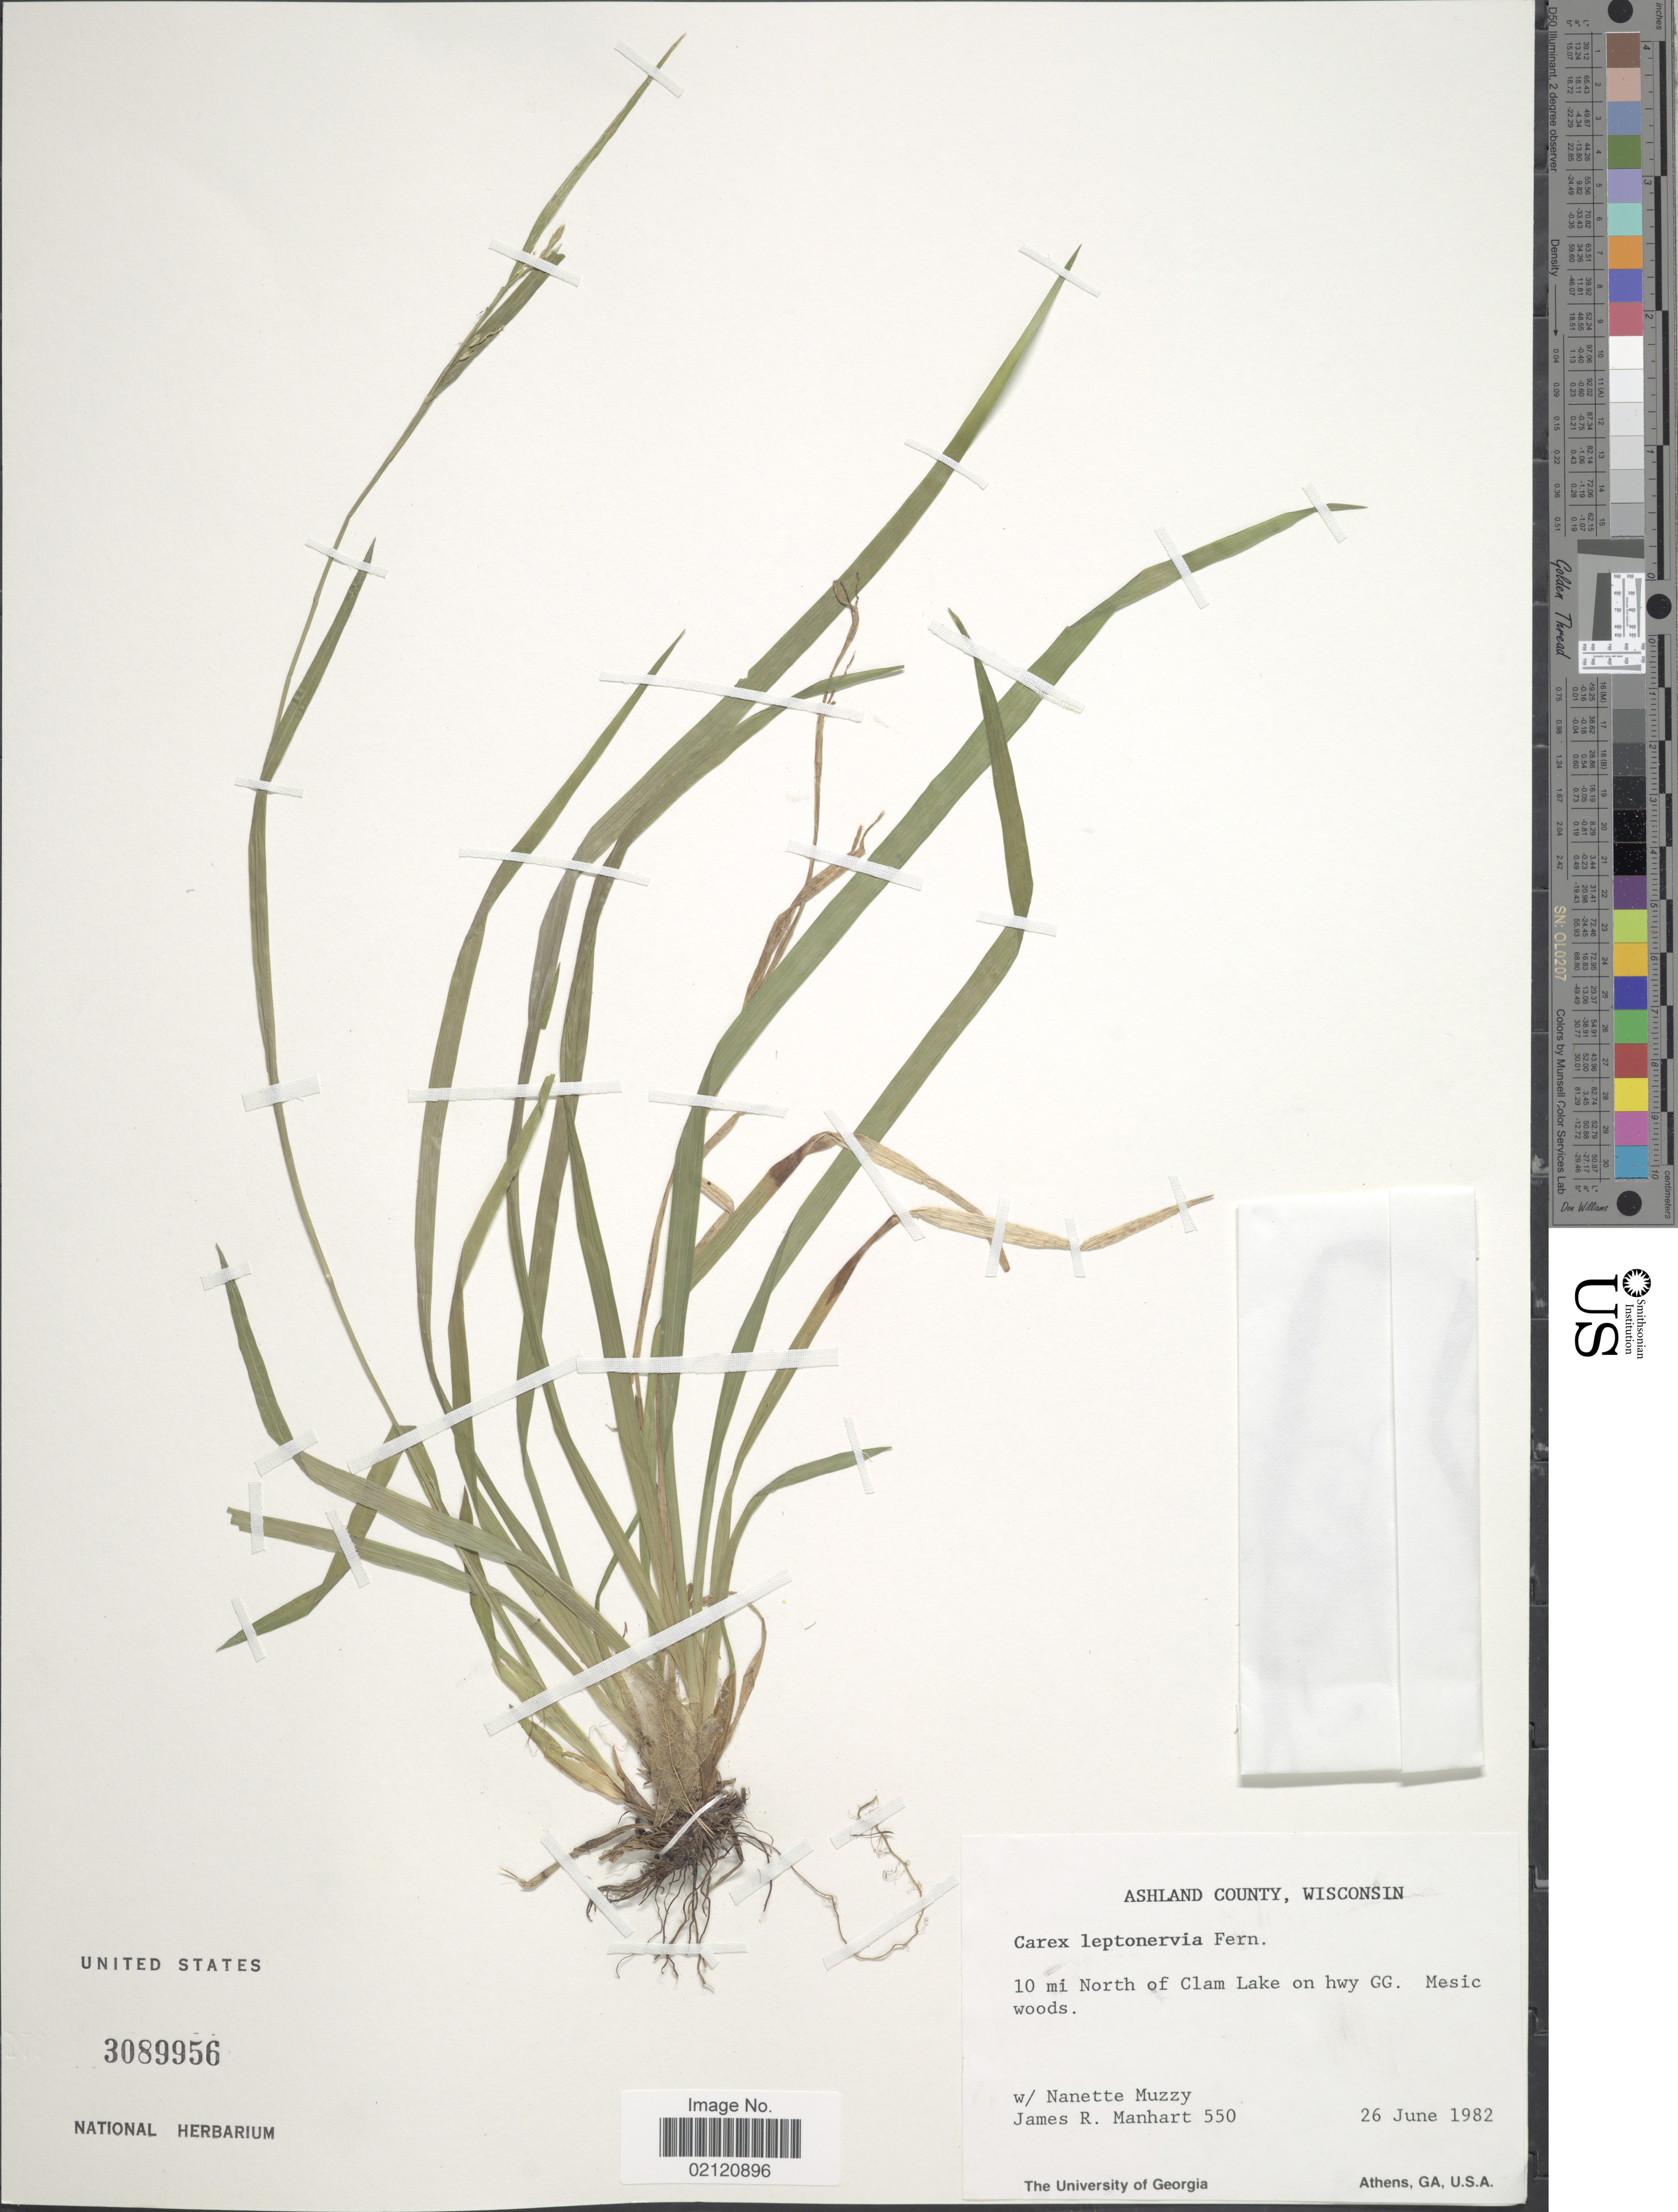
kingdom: Plantae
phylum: Tracheophyta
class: Liliopsida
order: Poales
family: Cyperaceae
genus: Carex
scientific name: Carex leptonervia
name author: (Fernald) Fernald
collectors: J. Manhart & N. Muzzy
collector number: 550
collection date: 1982-06-26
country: United States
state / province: Wisconsin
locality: Ashland County, 10 mi North of Clam Lake on hwy GG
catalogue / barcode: US 3089956